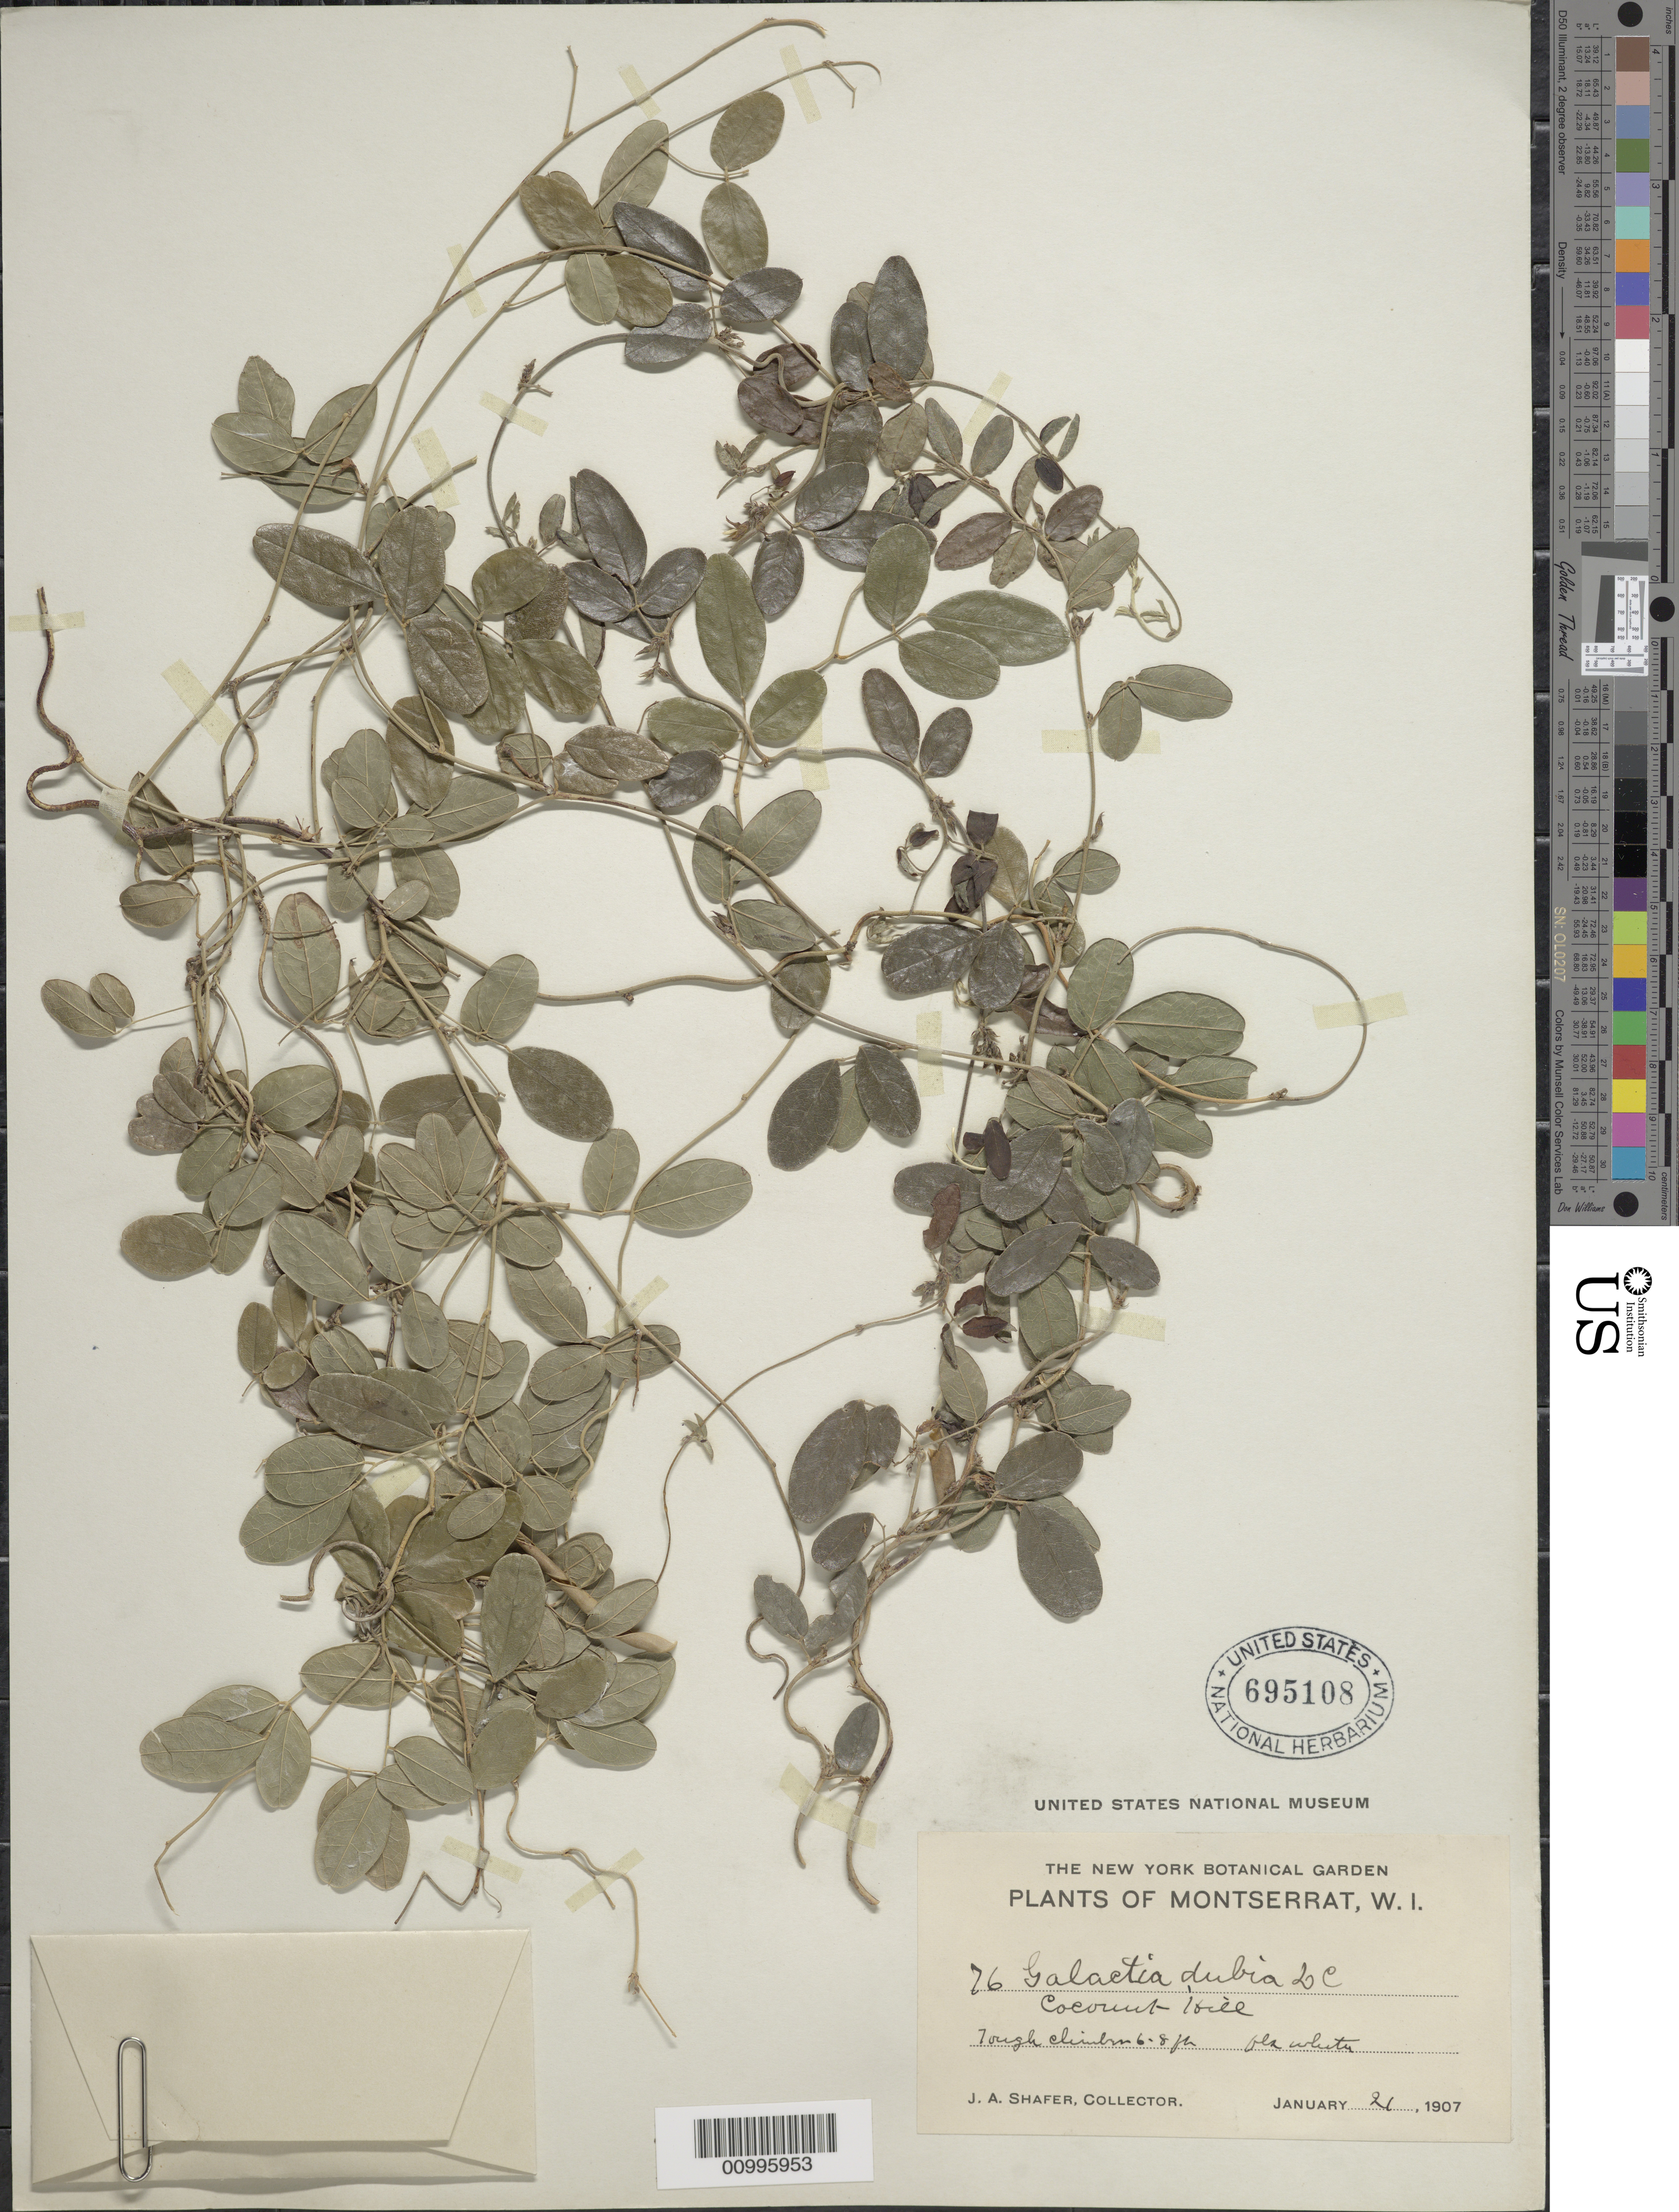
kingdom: Plantae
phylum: Tracheophyta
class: Magnoliopsida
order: Fabales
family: Fabaceae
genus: Galactia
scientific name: Galactia dubia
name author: DC.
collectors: J. A. Shafer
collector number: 76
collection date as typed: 21 Jan 1907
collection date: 1907-01-21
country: Montserrat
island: Montserrat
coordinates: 0 N, 0 E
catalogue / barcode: US 695108